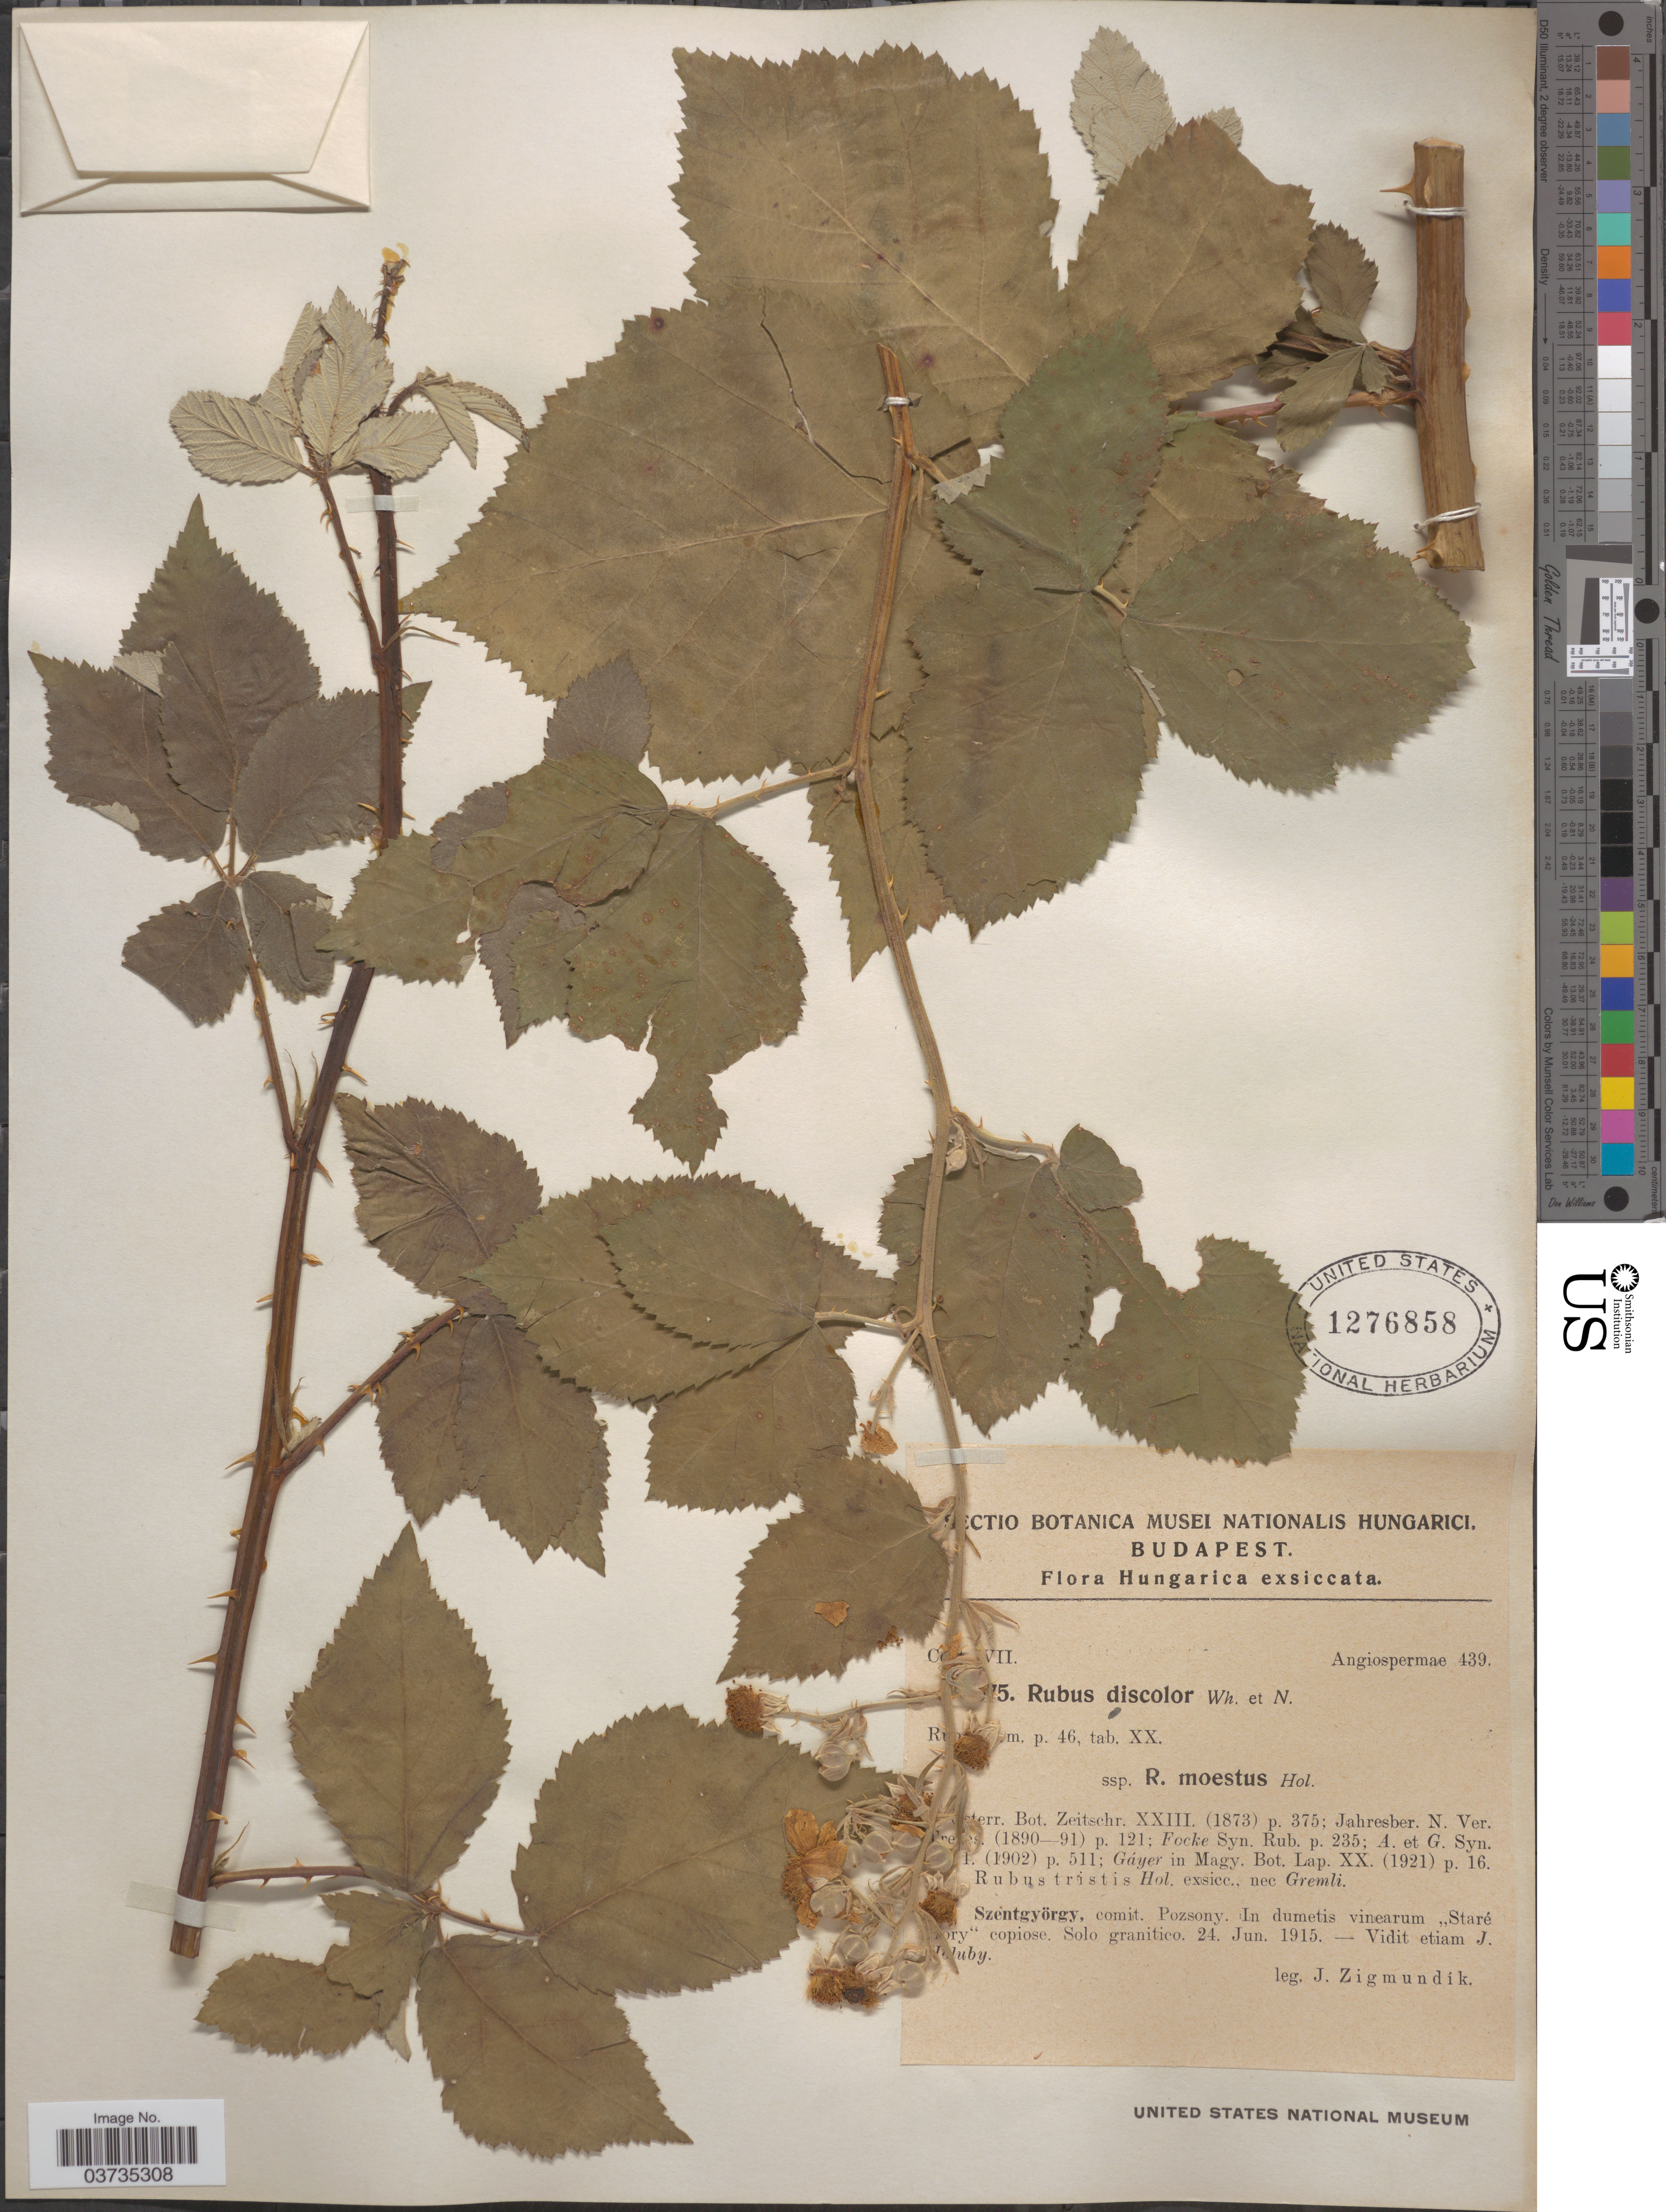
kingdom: Plantae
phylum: Tracheophyta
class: Magnoliopsida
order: Rosales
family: Rosaceae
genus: Rubus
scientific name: Rubus discolor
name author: Weihe & Nees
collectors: J. Zigmundik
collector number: !5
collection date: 1915-06-24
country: Hungary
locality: Szentgyörgy, comit. Pozsony. In dumetis vinearum "Staré [illegible text]ory" copiose.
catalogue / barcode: US 1276858